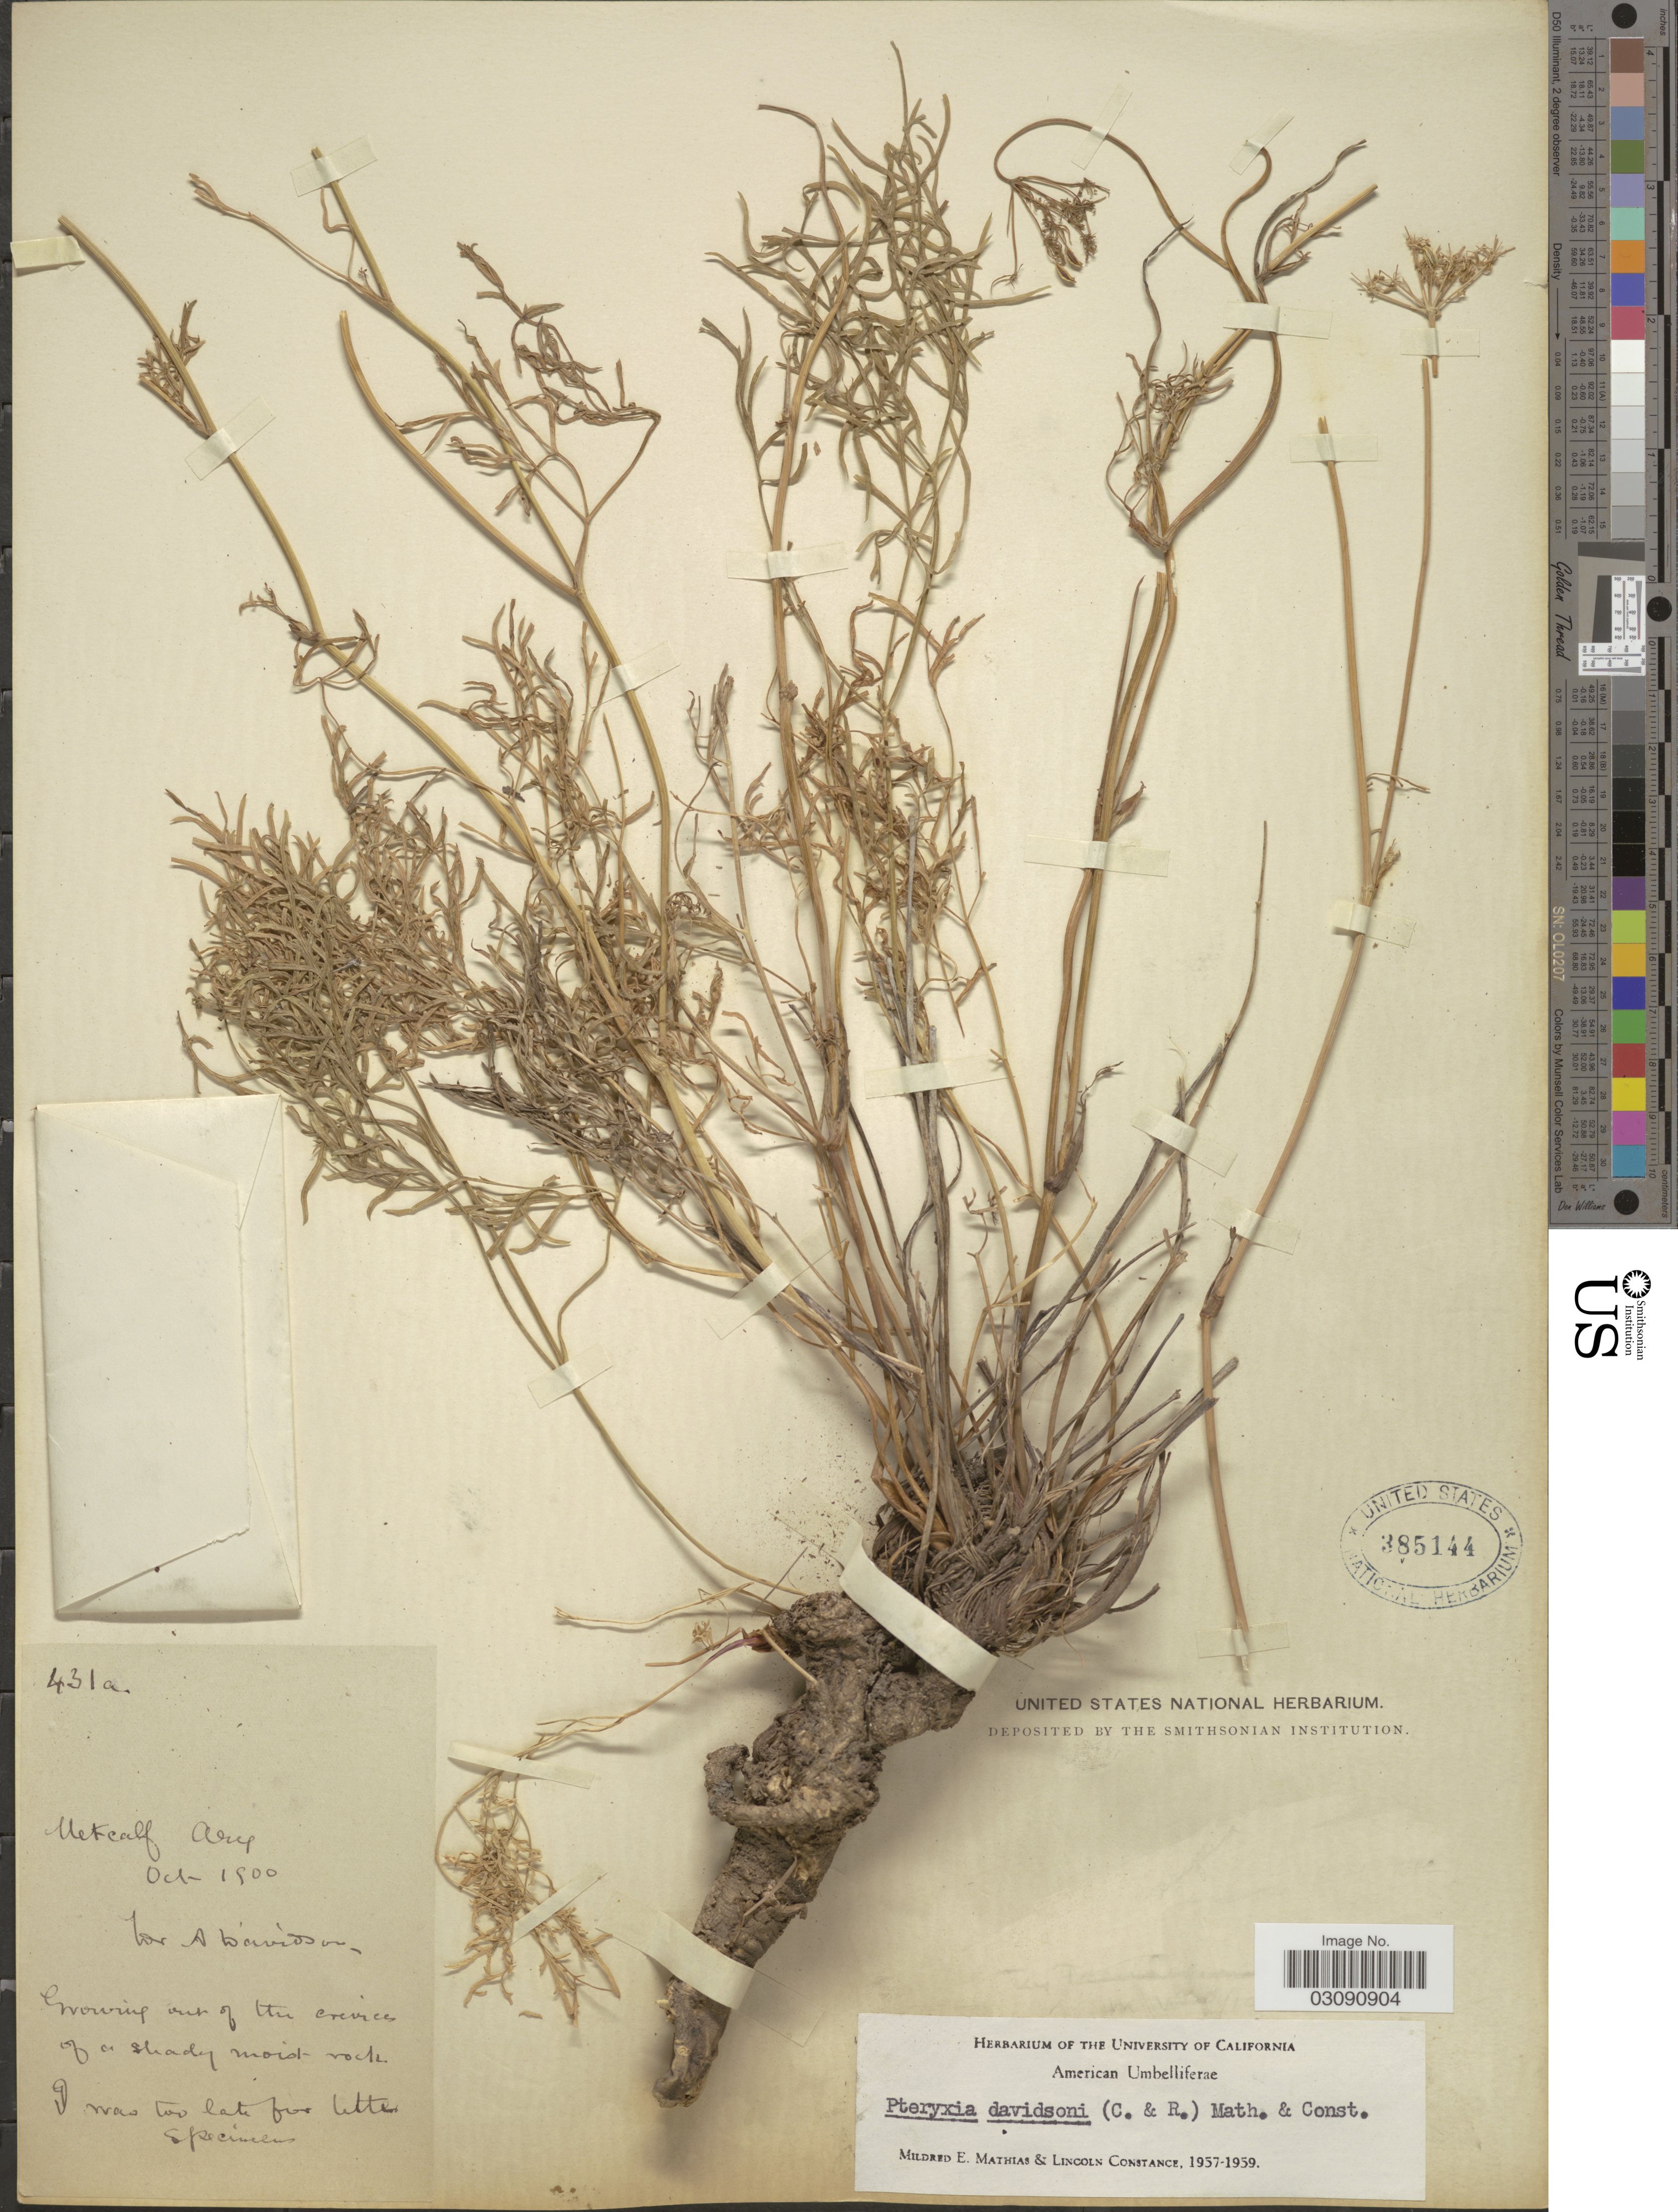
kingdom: Plantae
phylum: Tracheophyta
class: Magnoliopsida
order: Apiales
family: Apiaceae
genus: Pteryxia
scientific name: Pteryxia davidsonii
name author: (J.M. Coult. & Rose) Mathias & Constance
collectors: A. Davidson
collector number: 431a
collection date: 1900-10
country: United States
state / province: Arizona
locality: Metcalf.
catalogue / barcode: US 385144